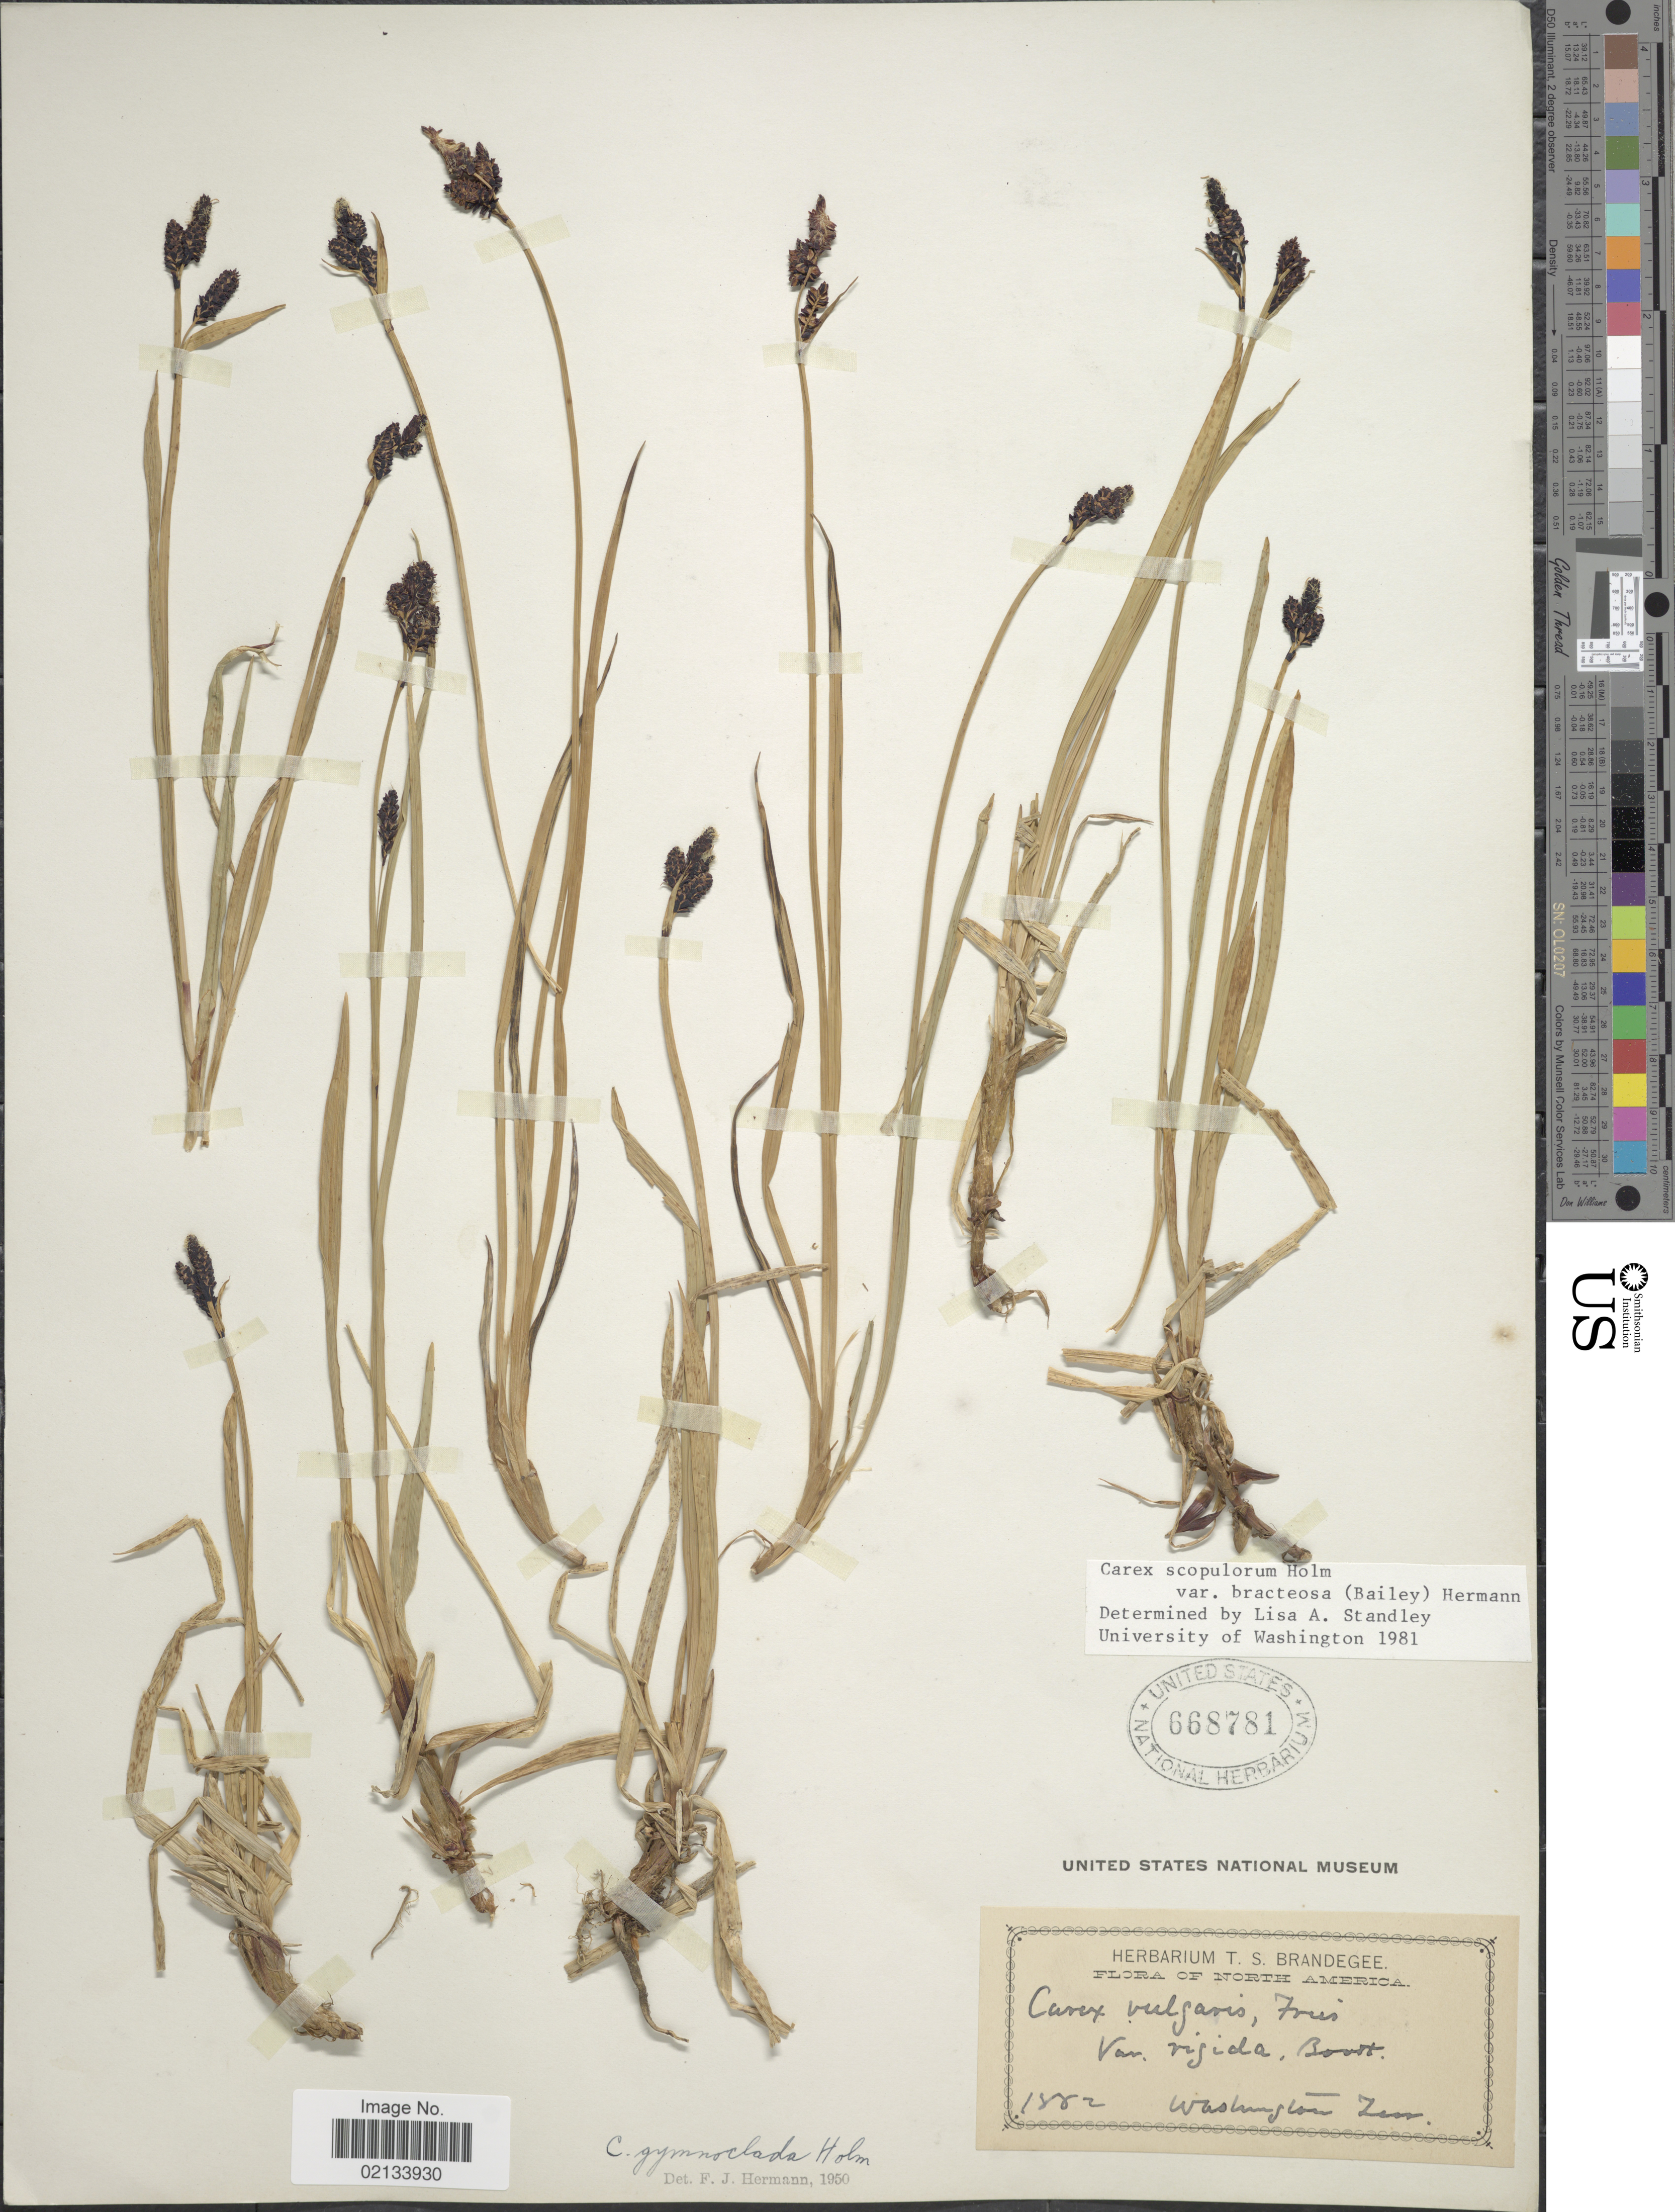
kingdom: Plantae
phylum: Tracheophyta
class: Liliopsida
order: Poales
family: Cyperaceae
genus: Carex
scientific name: Carex scopulorum var. bracteosa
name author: (L.H. Bailey) F.J. Herm.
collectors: ex herb. of T. S. Brandegee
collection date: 1882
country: United States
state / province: Washington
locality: Washington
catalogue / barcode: US 668781